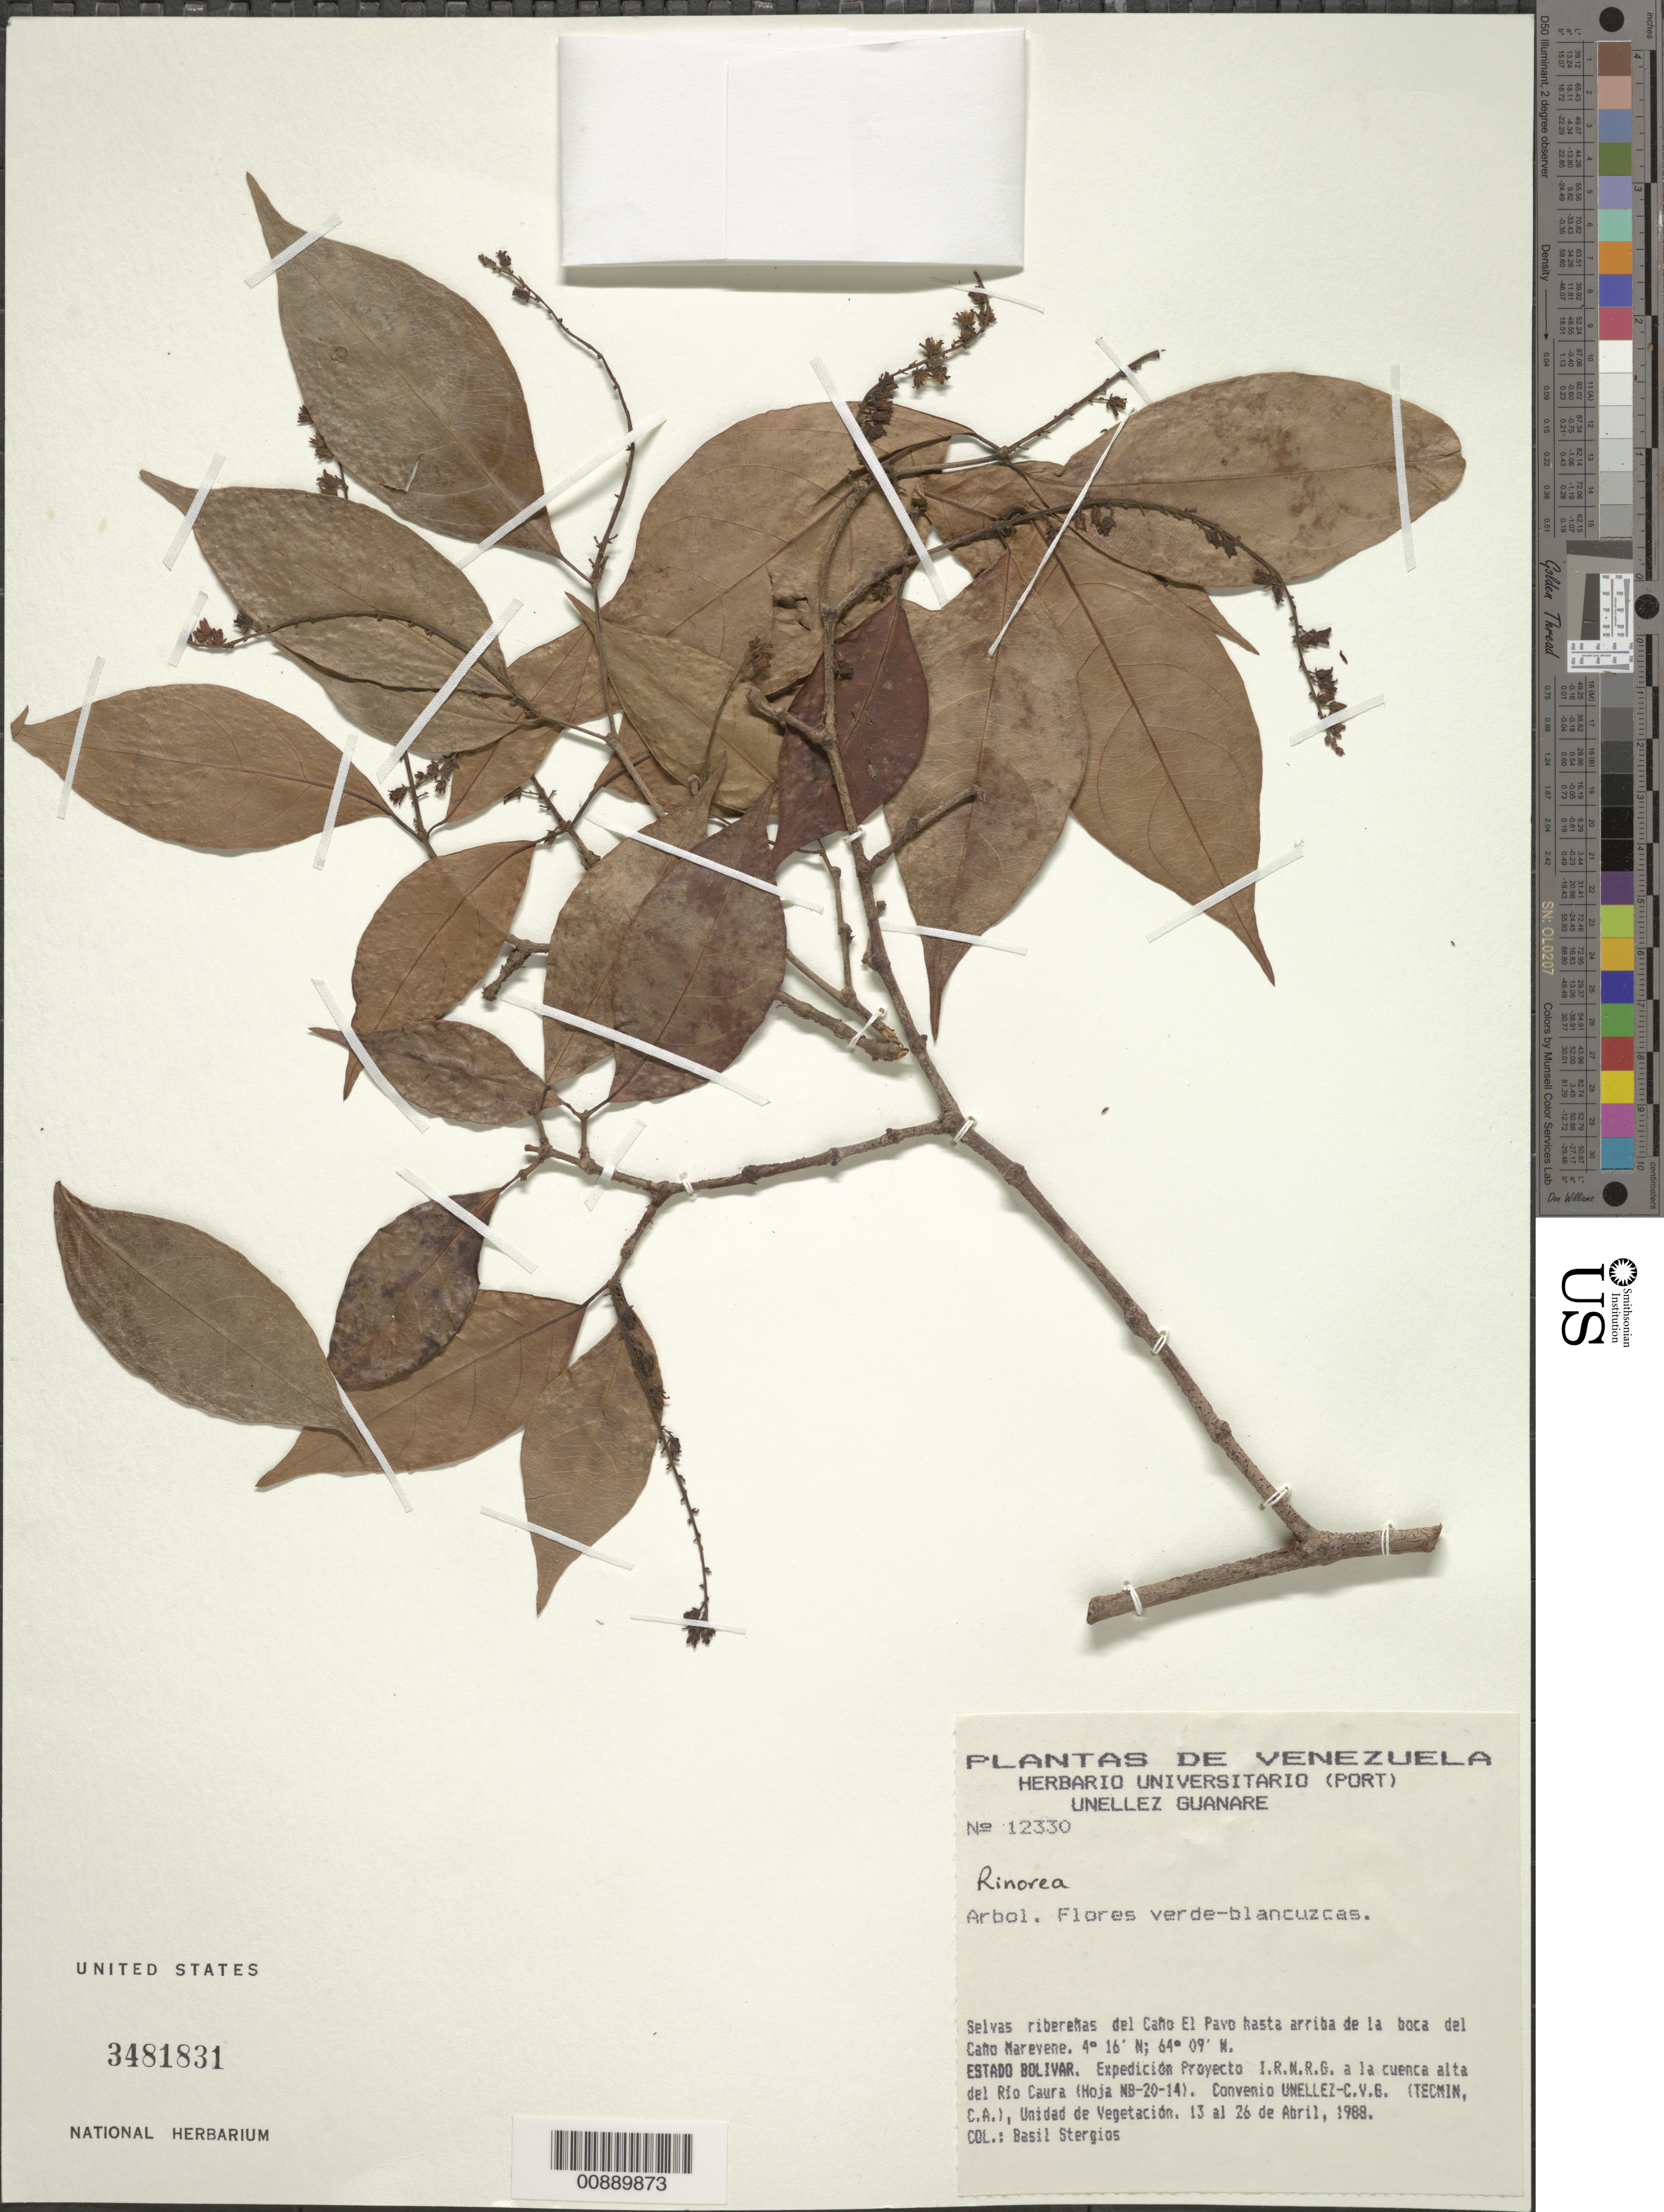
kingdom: Plantae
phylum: Tracheophyta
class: Magnoliopsida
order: Malpighiales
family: Violaceae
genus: Rinorea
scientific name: Rinorea flavescens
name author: (Aubl.) Kuntze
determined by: Hoyos-Gomez, S. E.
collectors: B. G. Stergios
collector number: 12330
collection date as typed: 13-Apr-88 to 26-Apr-88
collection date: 1988-04-13/1988-04-26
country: Venezuela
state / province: Bolívar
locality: Río Caura, Caño El Pavo, boca del Caño Marevene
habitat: Selvas riberenas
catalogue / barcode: US 3481831